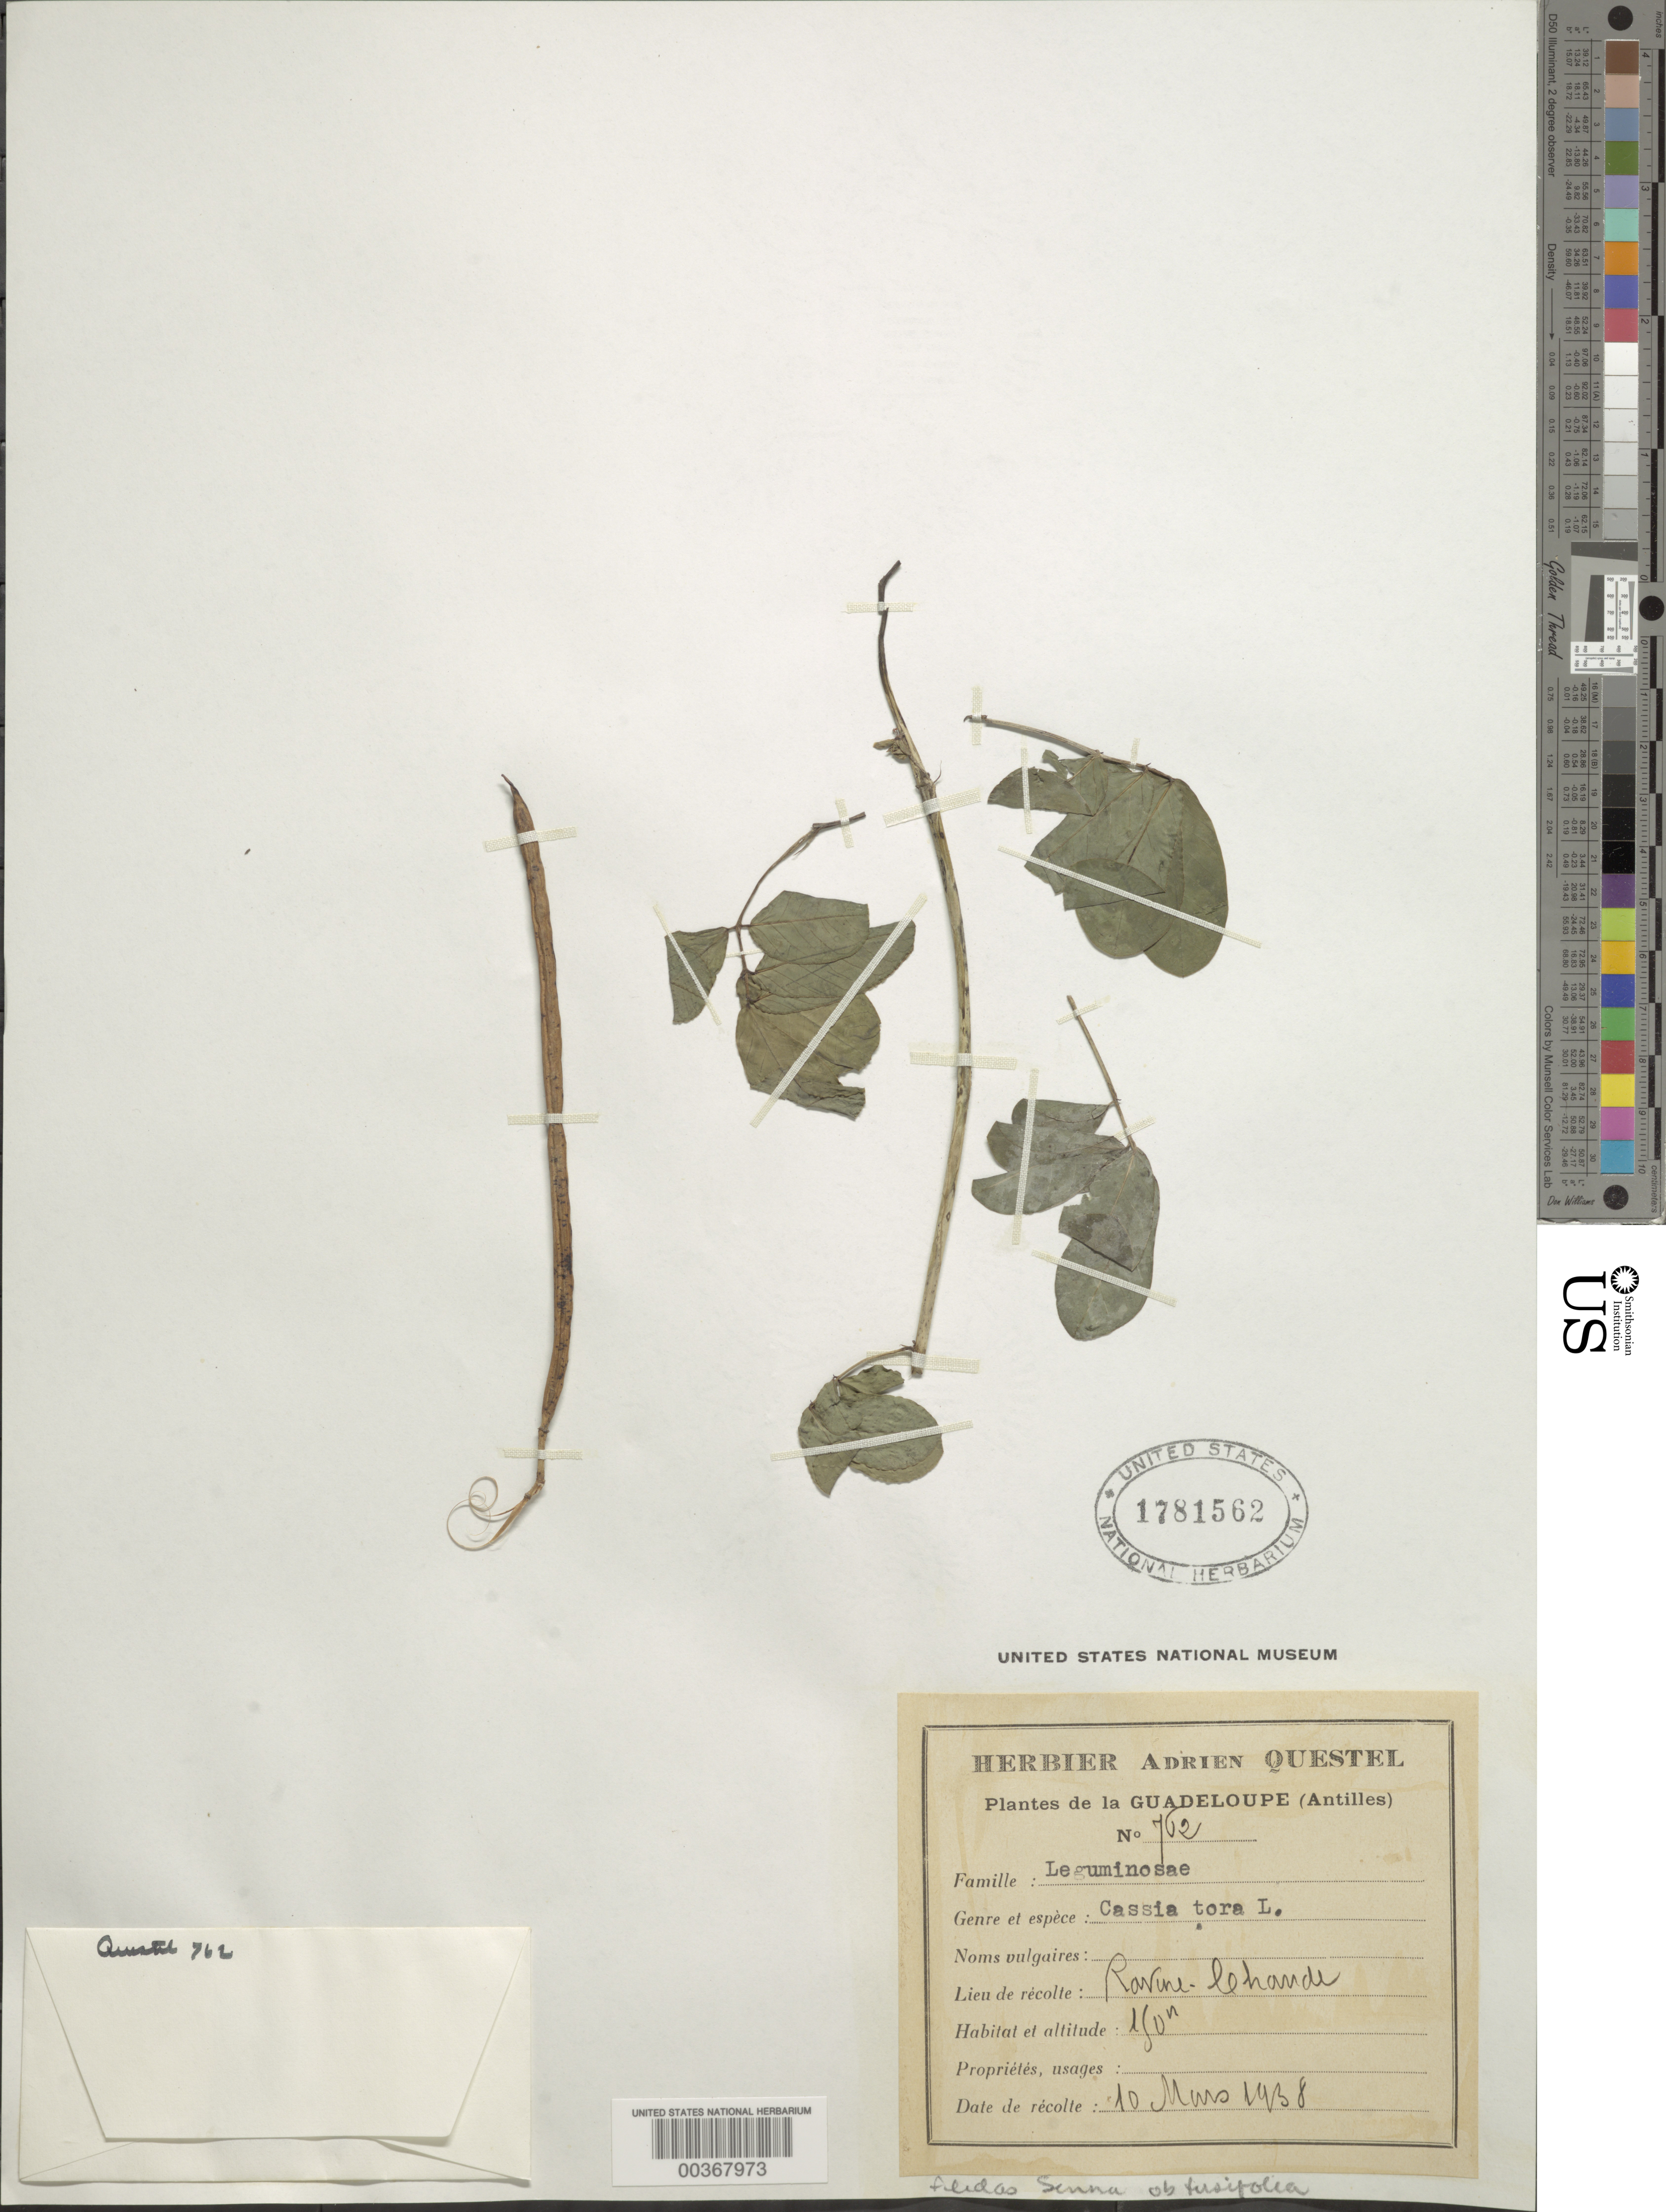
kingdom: Plantae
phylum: Tracheophyta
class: Magnoliopsida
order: Fabales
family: Fabaceae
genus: Senna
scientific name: Senna obtusifolia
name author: (L.) H.S. Irwin & Barneby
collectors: A. Questel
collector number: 762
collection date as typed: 10 Mar 1938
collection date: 1938-03-10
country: Guadeloupe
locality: Chanar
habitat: Ravine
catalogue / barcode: US 1781562